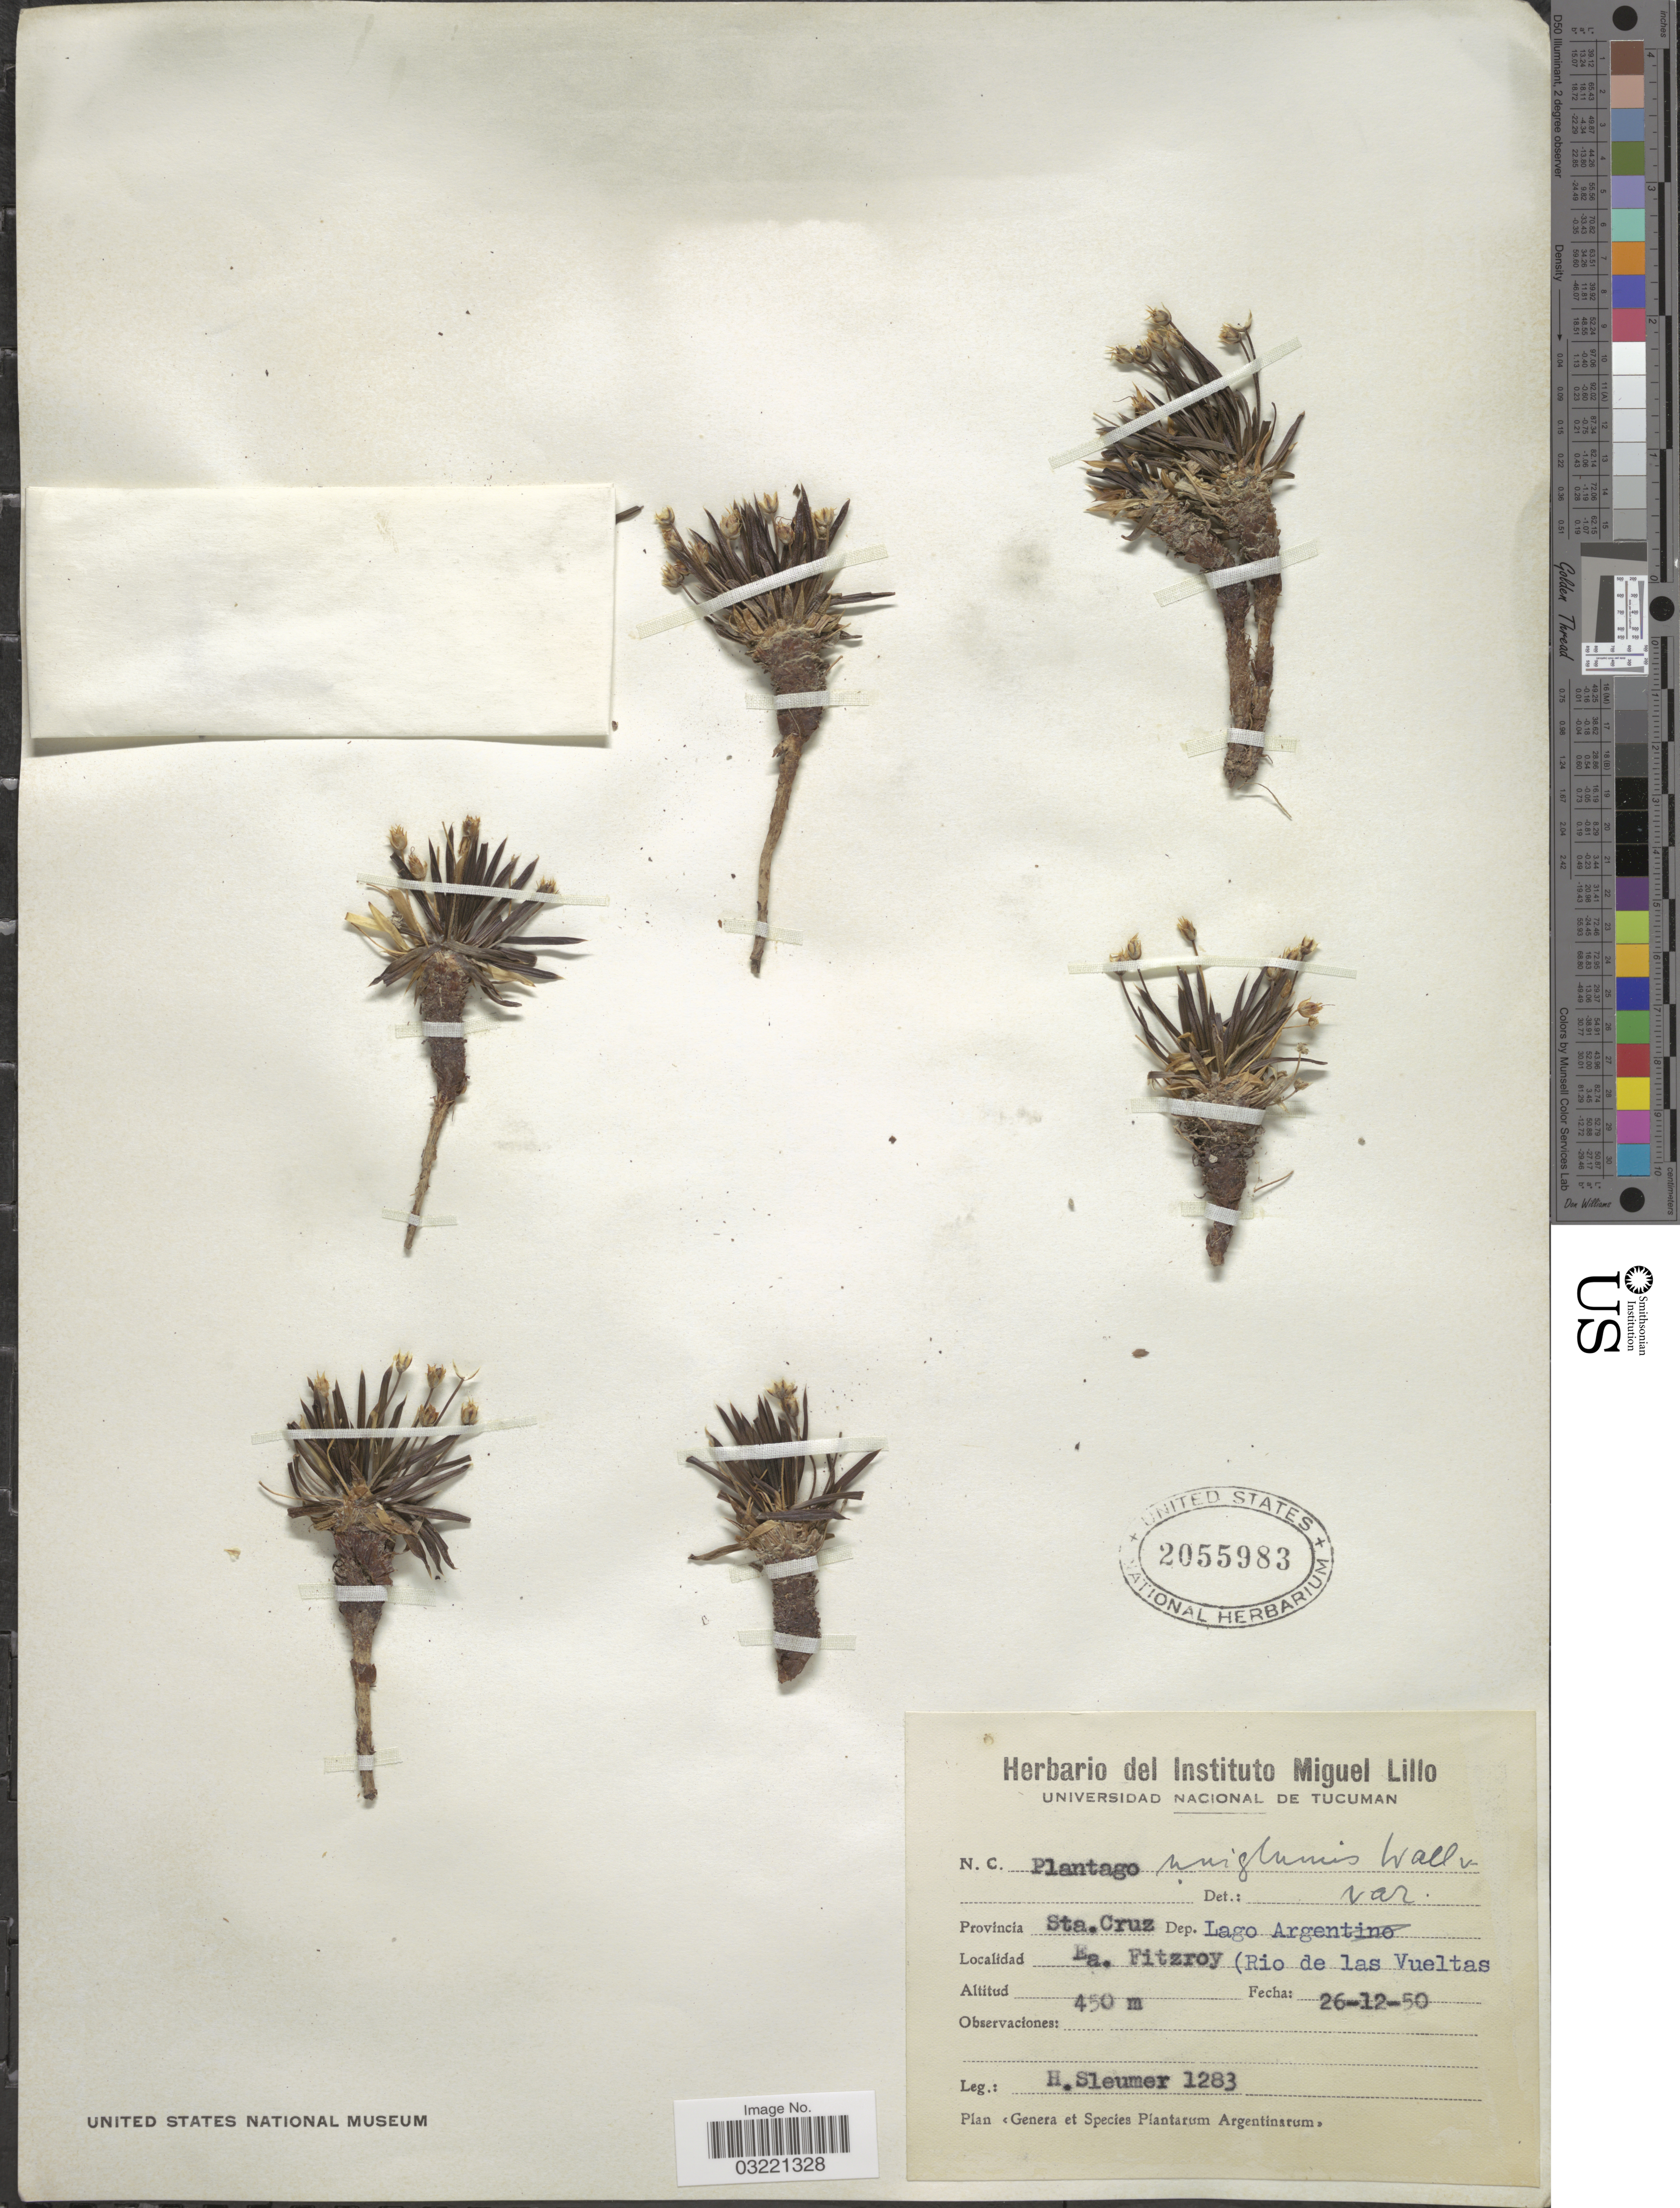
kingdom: Plantae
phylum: Tracheophyta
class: Magnoliopsida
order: Lamiales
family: Plantaginaceae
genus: Plantago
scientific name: Plantago uniglumis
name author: Wallr. ex Walp.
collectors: H. O. Sleumer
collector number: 1283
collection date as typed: Transcribed d/m/y: 26/12/50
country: Argentina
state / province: Santa Cruz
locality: Dep. Lago Argentino, Ea. Fitzroy (Rio de las Vueltas).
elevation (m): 450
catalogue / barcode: US 2055983